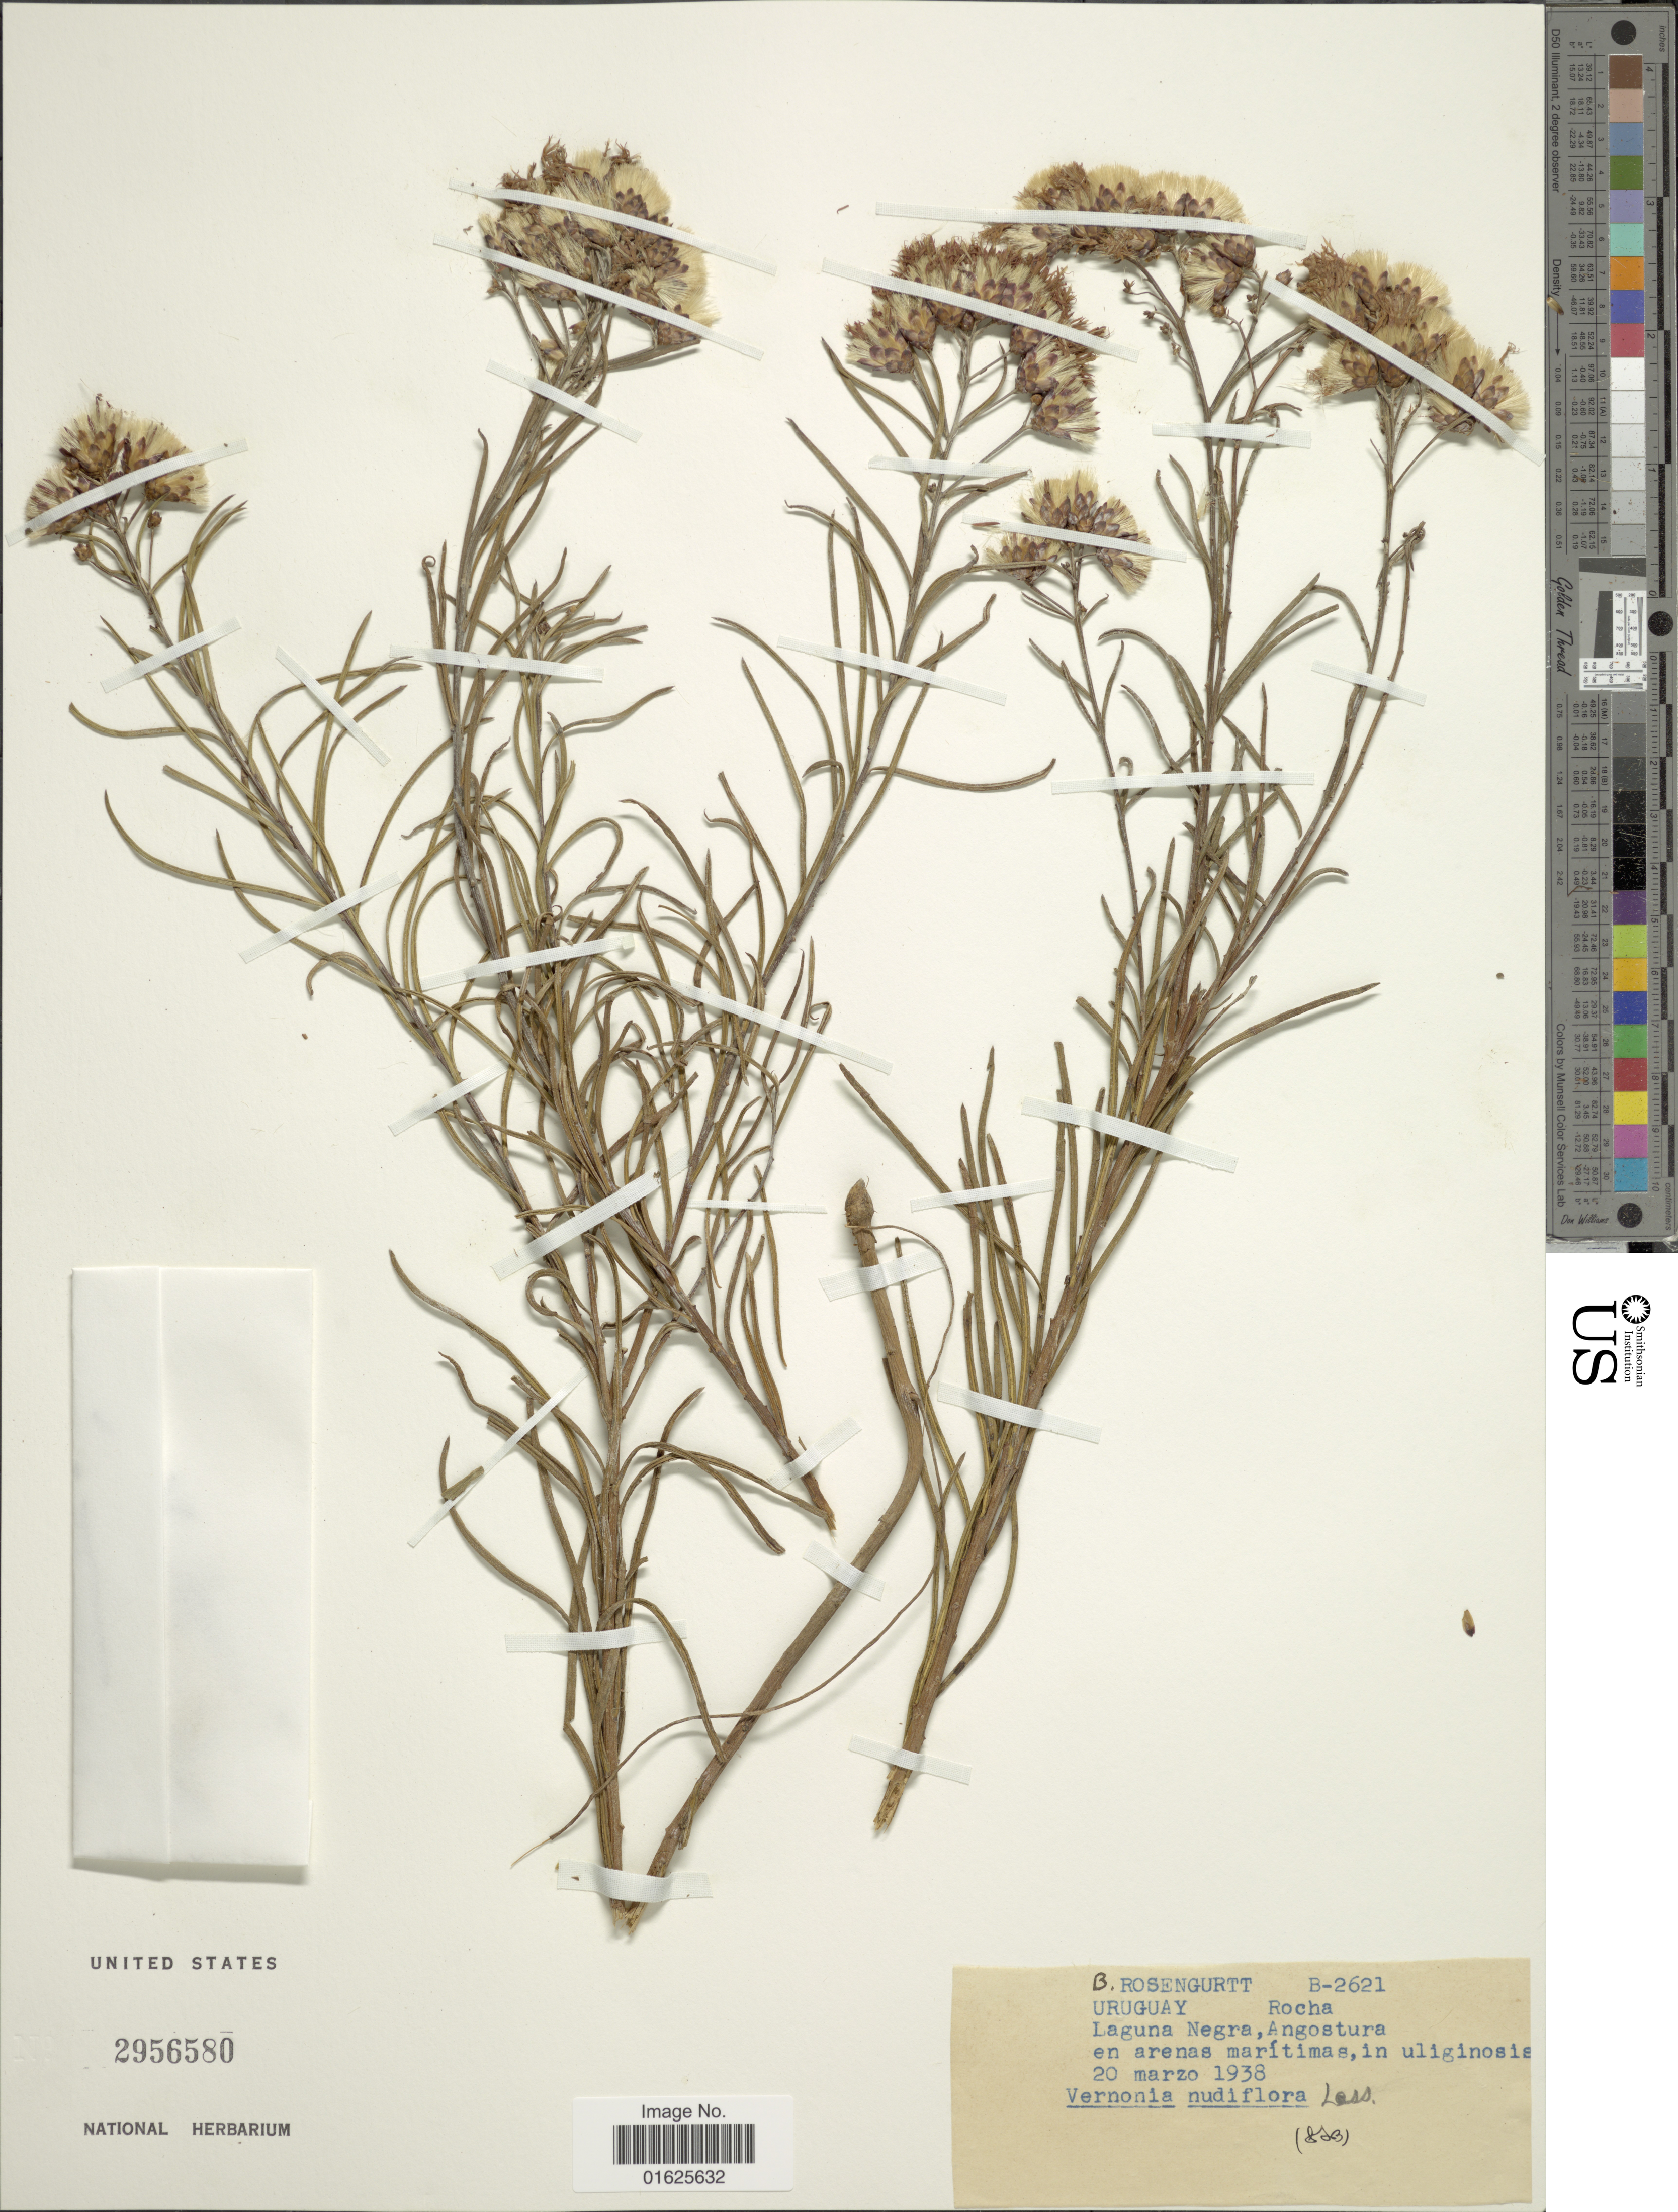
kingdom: Plantae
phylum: Tracheophyta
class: Magnoliopsida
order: Asterales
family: Asteraceae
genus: Vernonanthura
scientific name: Vernonanthura nudiflora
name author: (Less.) H. Rob.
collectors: B. Rosengurtt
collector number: B-2621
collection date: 1938-03-20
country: Uruguay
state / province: Rocha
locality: Laguna Negra, Angostura en arenas marítimas, in uliginosis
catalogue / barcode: US 2956580